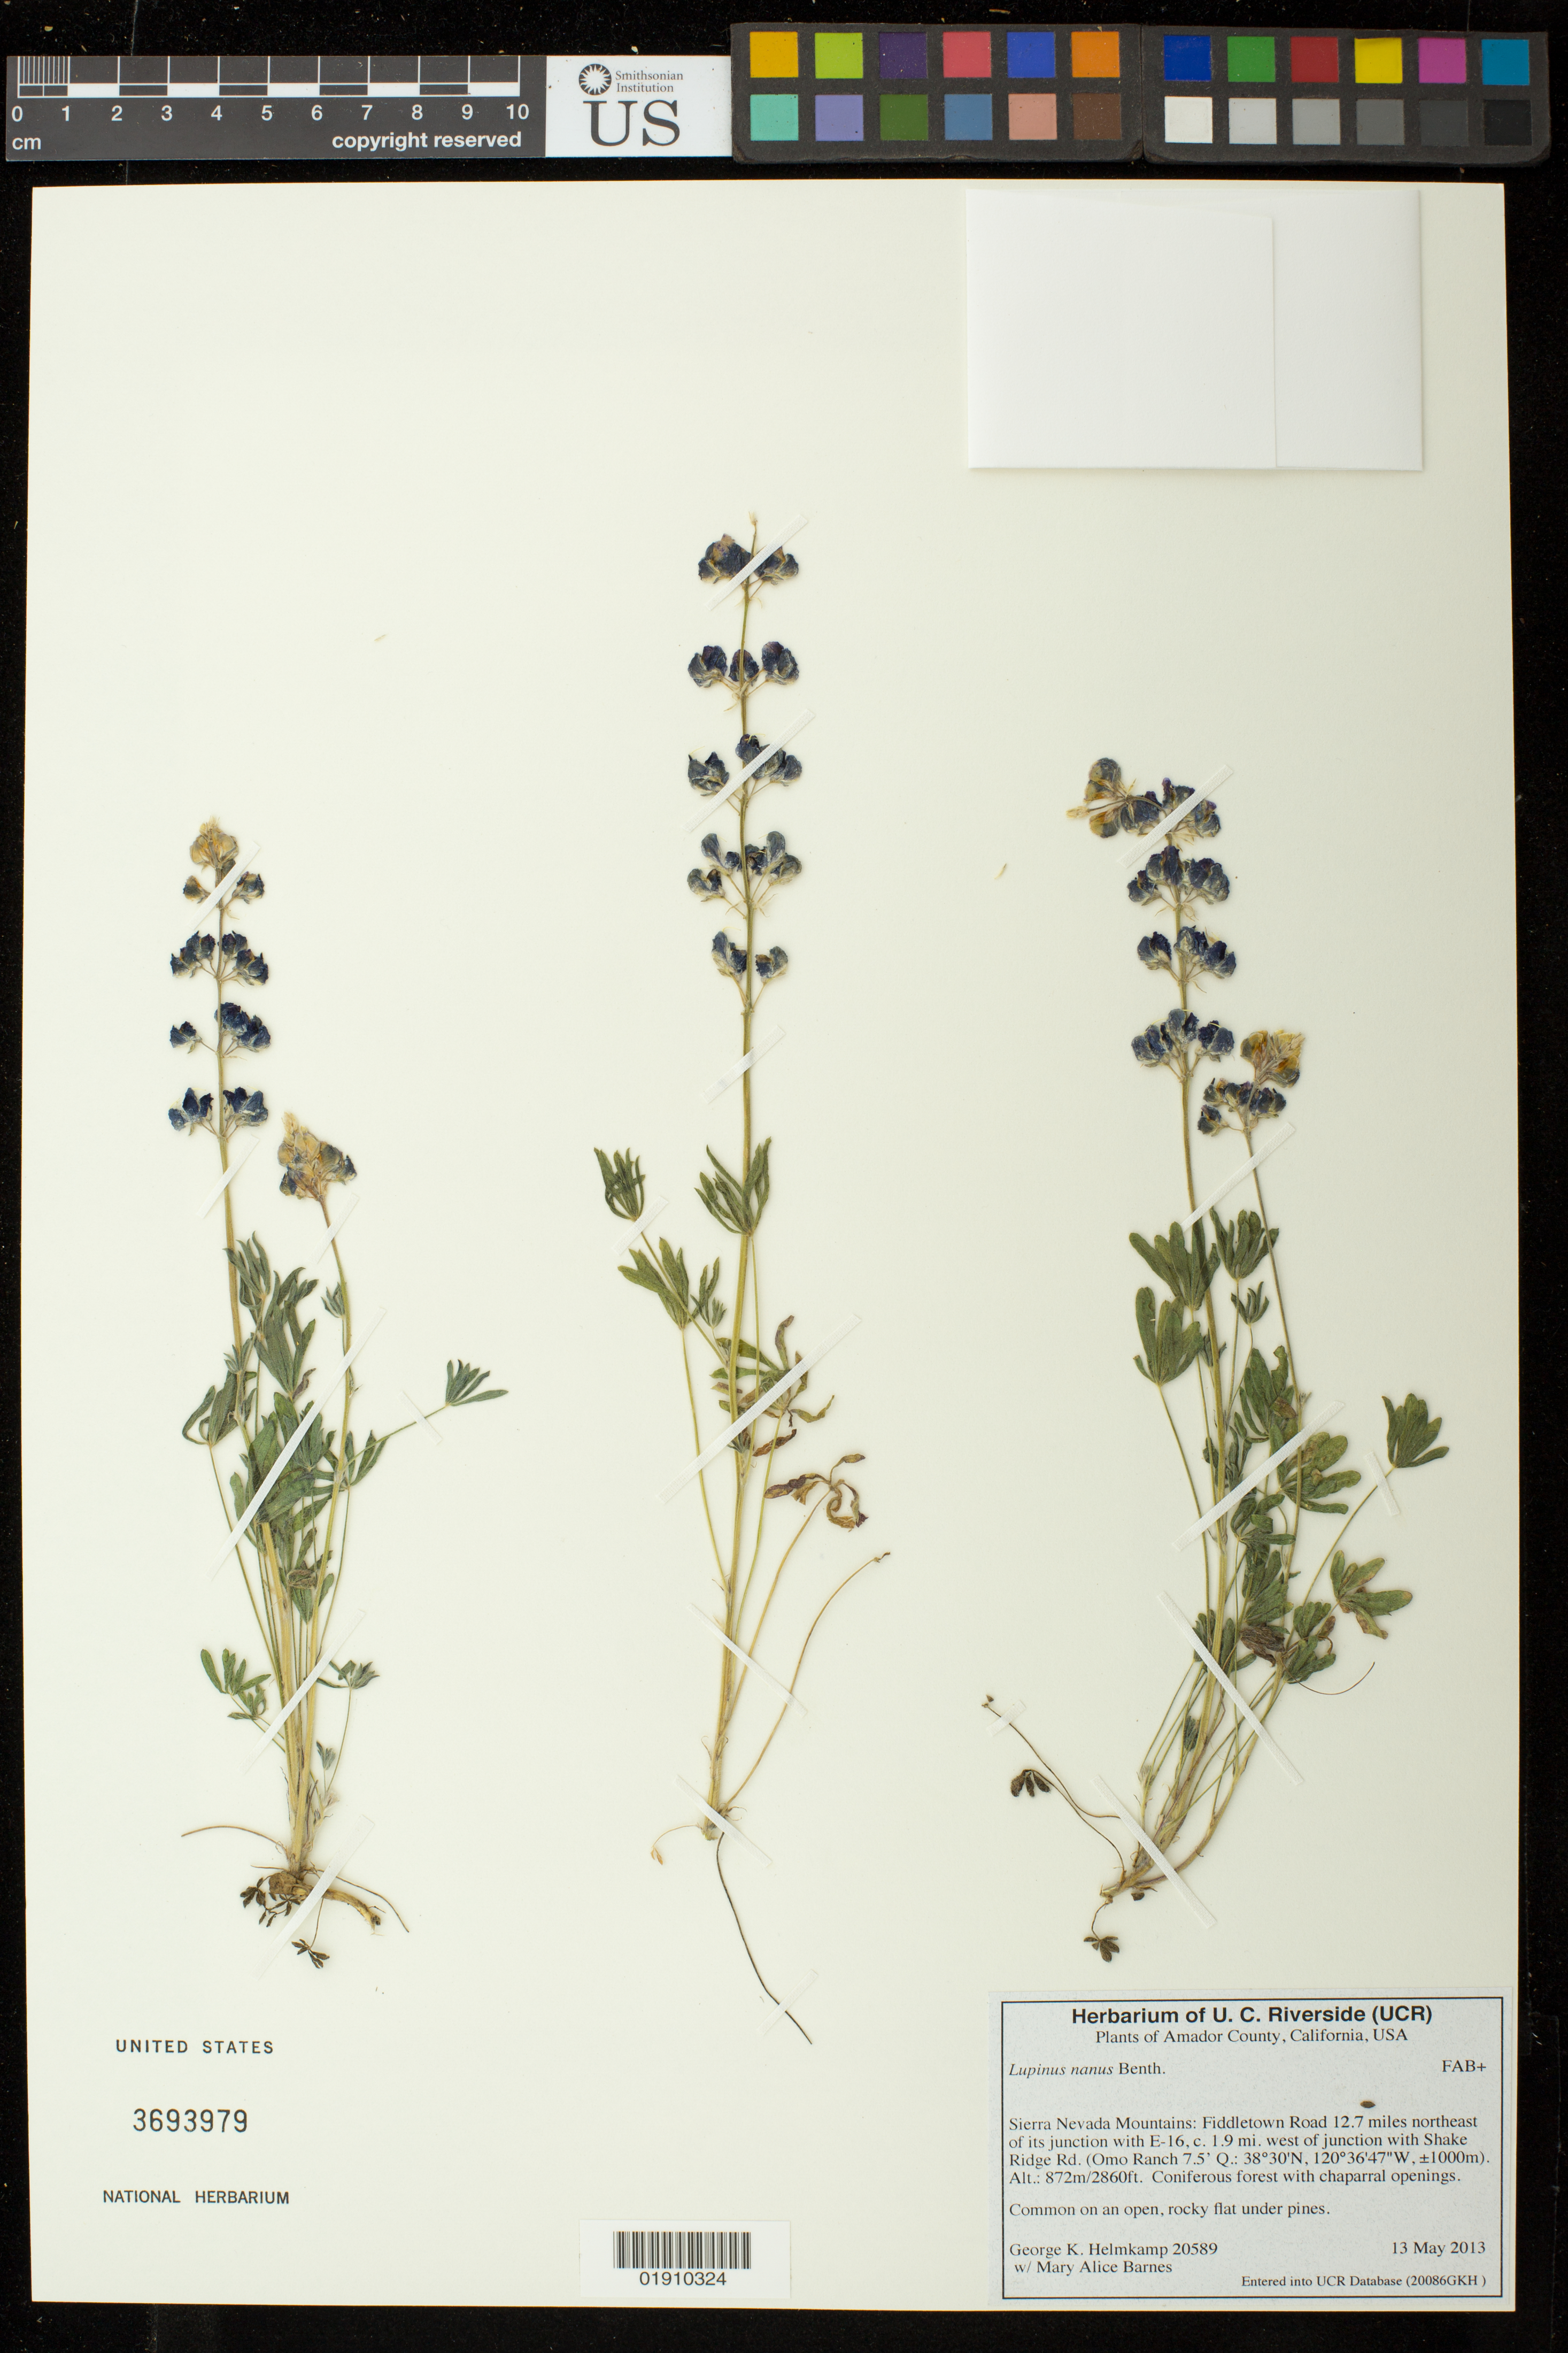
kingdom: Plantae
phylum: Tracheophyta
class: Magnoliopsida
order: Fabales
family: Fabaceae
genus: Lupinus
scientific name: Lupinus nanus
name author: Douglas ex Benth.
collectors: G. Helmkamp & M. Barnes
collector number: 20589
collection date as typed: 13 May 2013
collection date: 2013-05-13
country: United States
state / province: California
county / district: Amador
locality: Sierra Nevada Mountains: Fiddletown Road 12.7 miles northeast of its junction with E-16, c. 1.9 mi. west of junction with Shake Ridge Rd. (Omo Ranch 7.5' Q.: 38 30 N, 120 36 47 W, +/-1000m).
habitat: Coniferous forest with chaparral openings. Common on an open, rocky flat under pines.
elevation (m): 872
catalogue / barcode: US 3693979